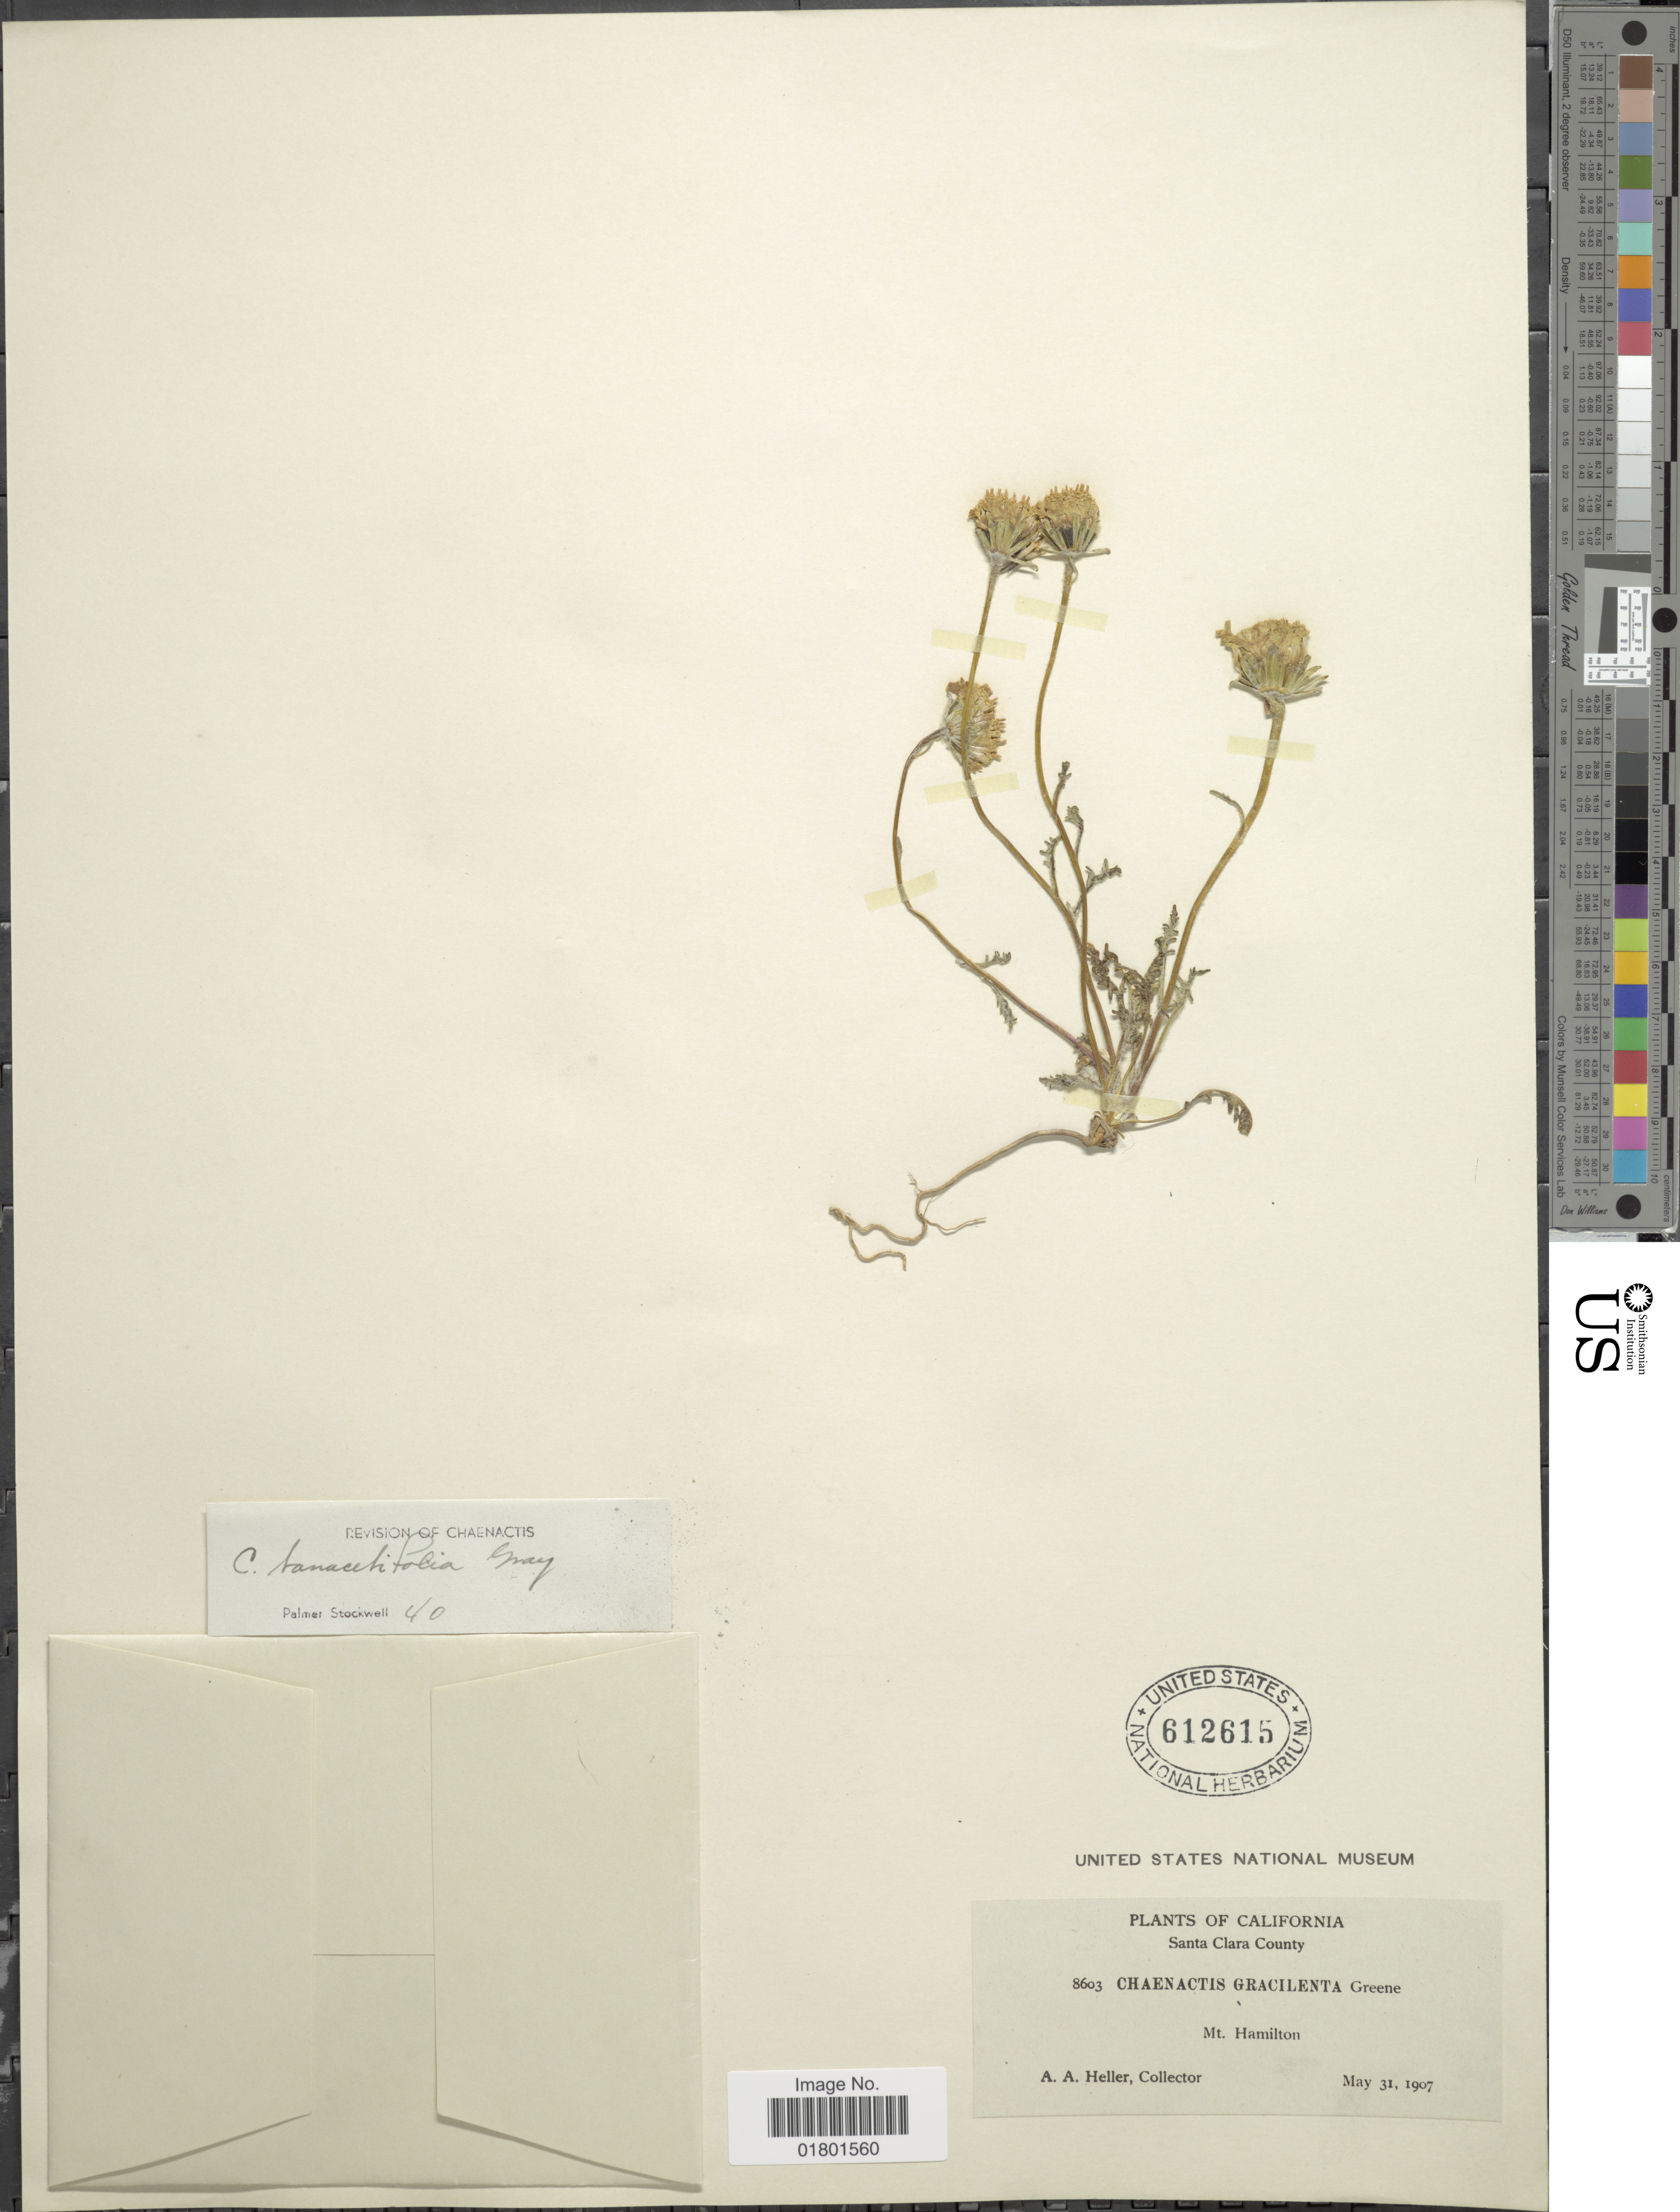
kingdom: Plantae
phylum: Tracheophyta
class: Magnoliopsida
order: Asterales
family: Asteraceae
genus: Chaenactis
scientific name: Chaenactis tanacetifolia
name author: A. Gray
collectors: A. A. Heller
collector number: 8603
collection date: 1907-05-31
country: United States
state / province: California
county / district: Santa Clara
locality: Santa Clara County, Mt. Hamilton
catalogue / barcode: US 612615